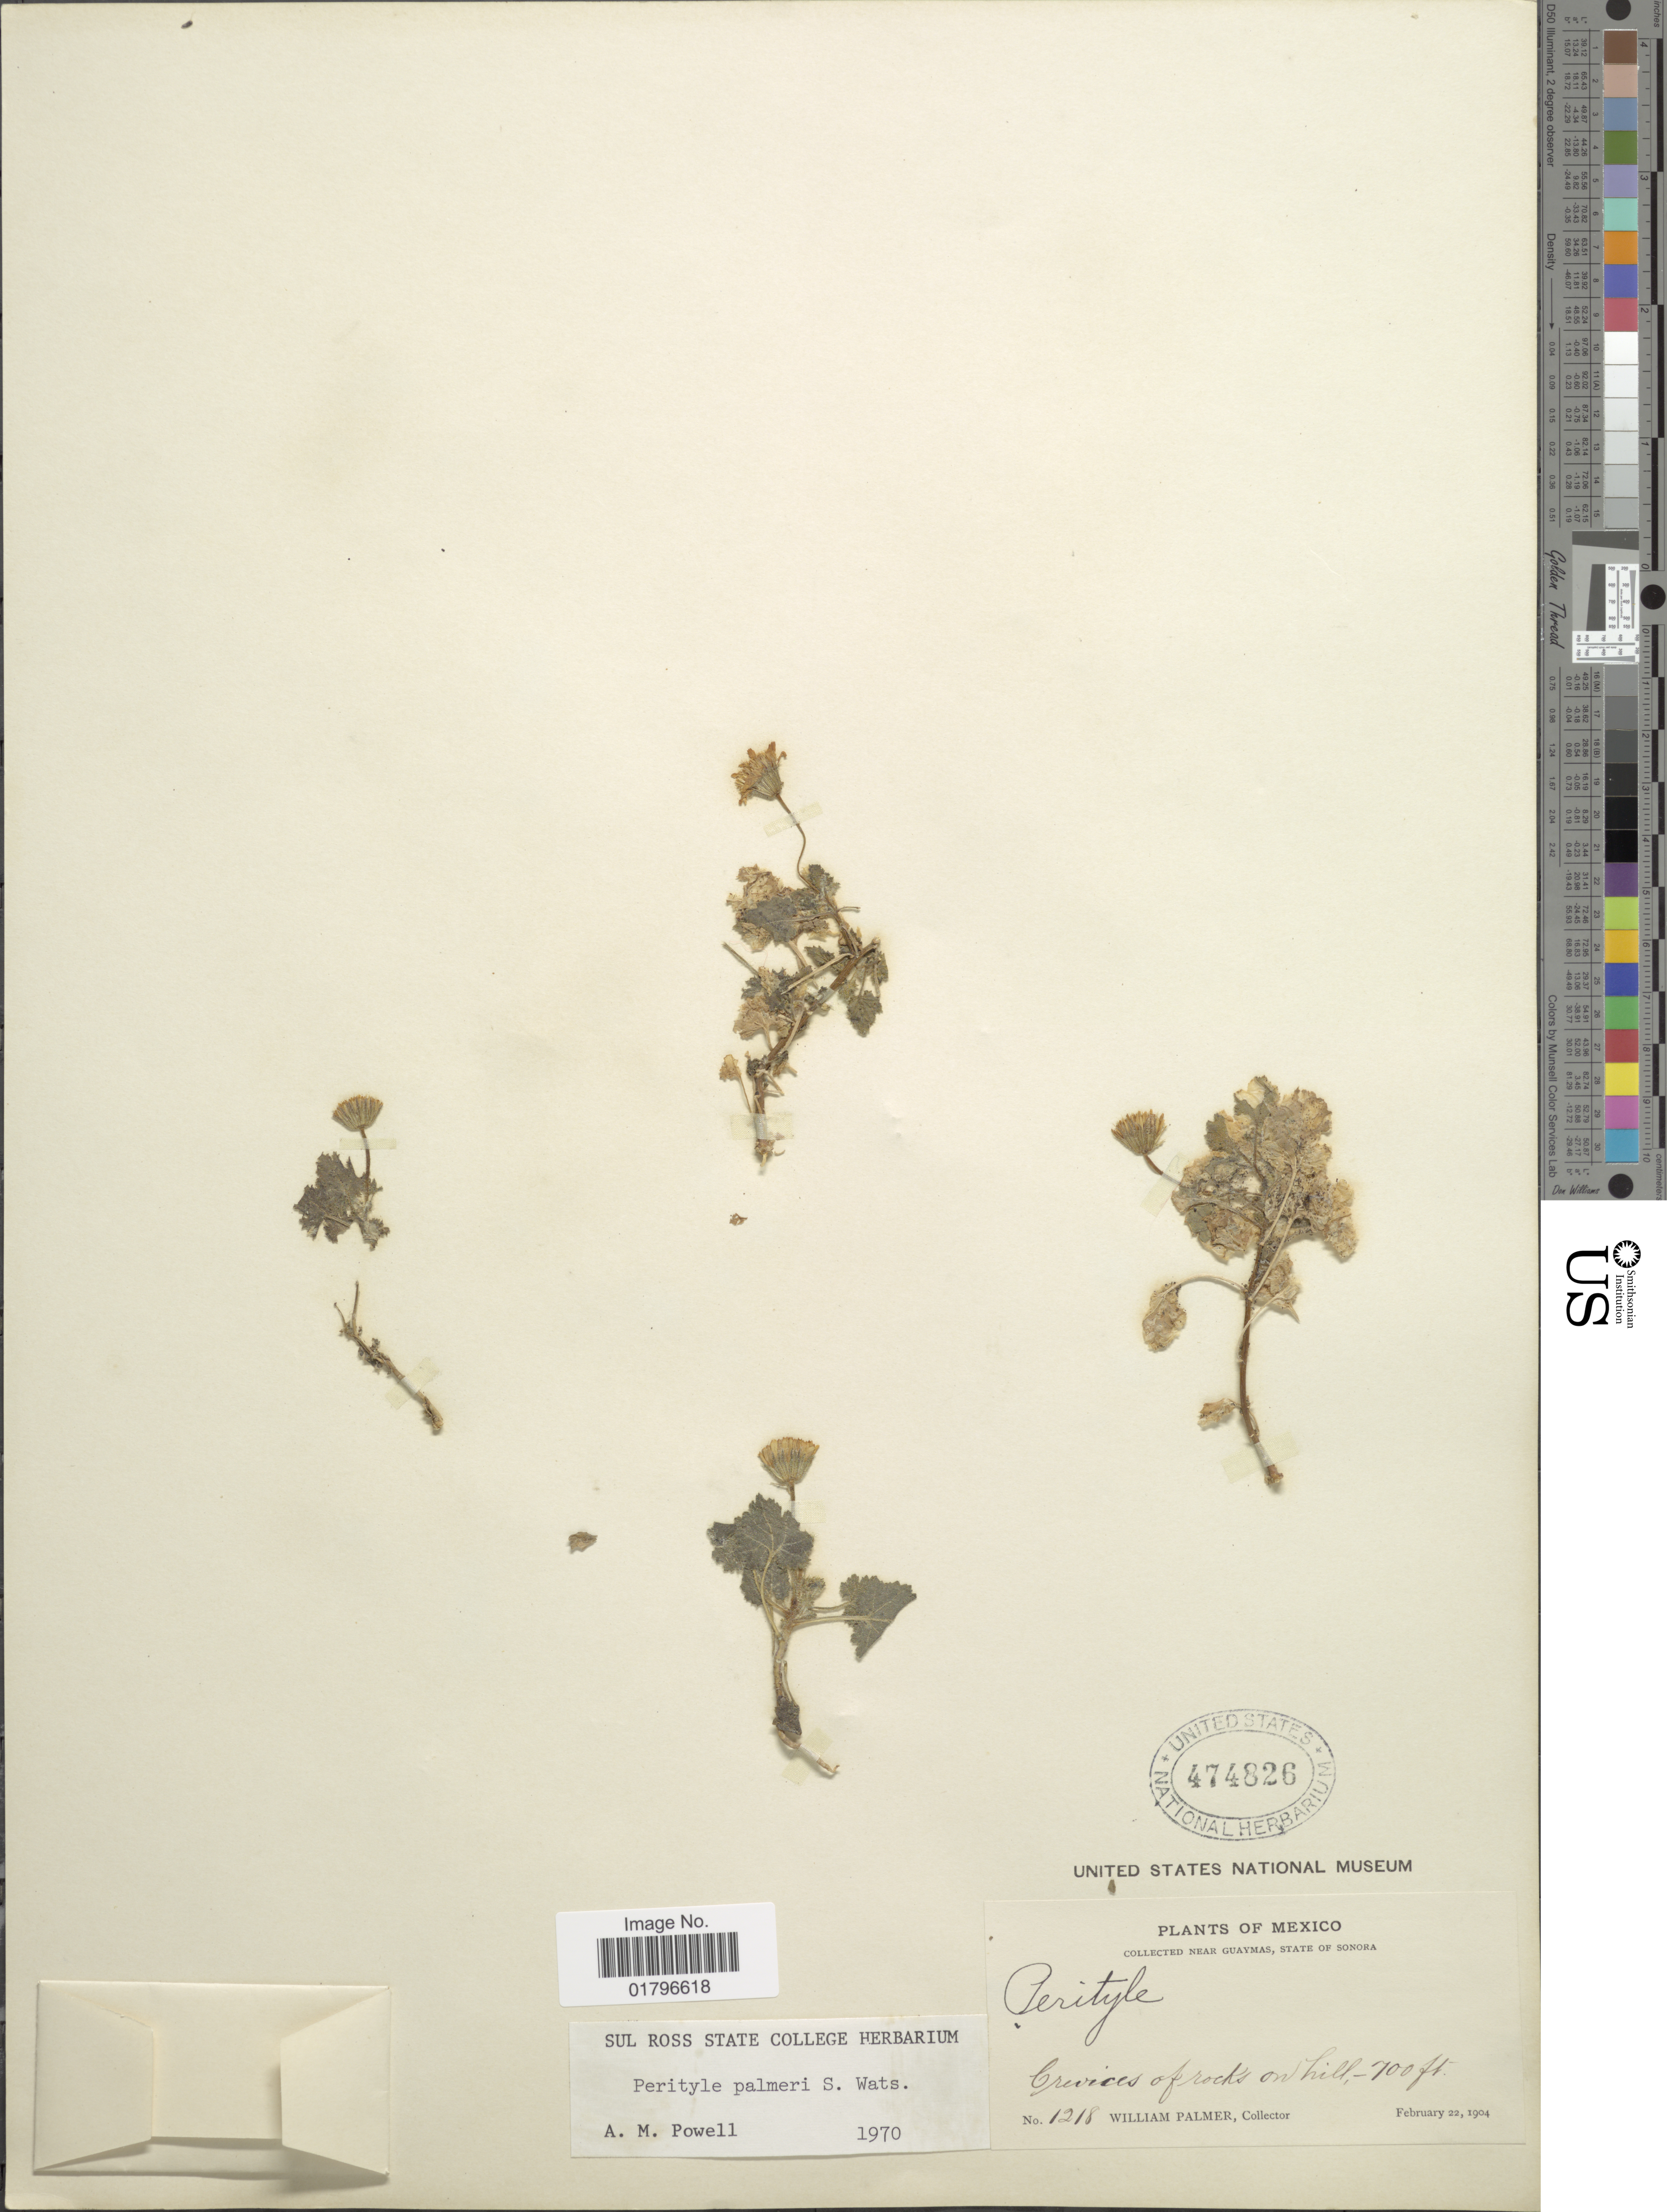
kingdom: Plantae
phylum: Tracheophyta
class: Magnoliopsida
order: Asterales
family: Asteraceae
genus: Perityle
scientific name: Perityle palmeri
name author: S. Watson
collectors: W. Palmer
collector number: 1218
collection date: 1904-02-22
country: Mexico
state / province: Sonora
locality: Near Guaymas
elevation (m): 213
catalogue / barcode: US 474826